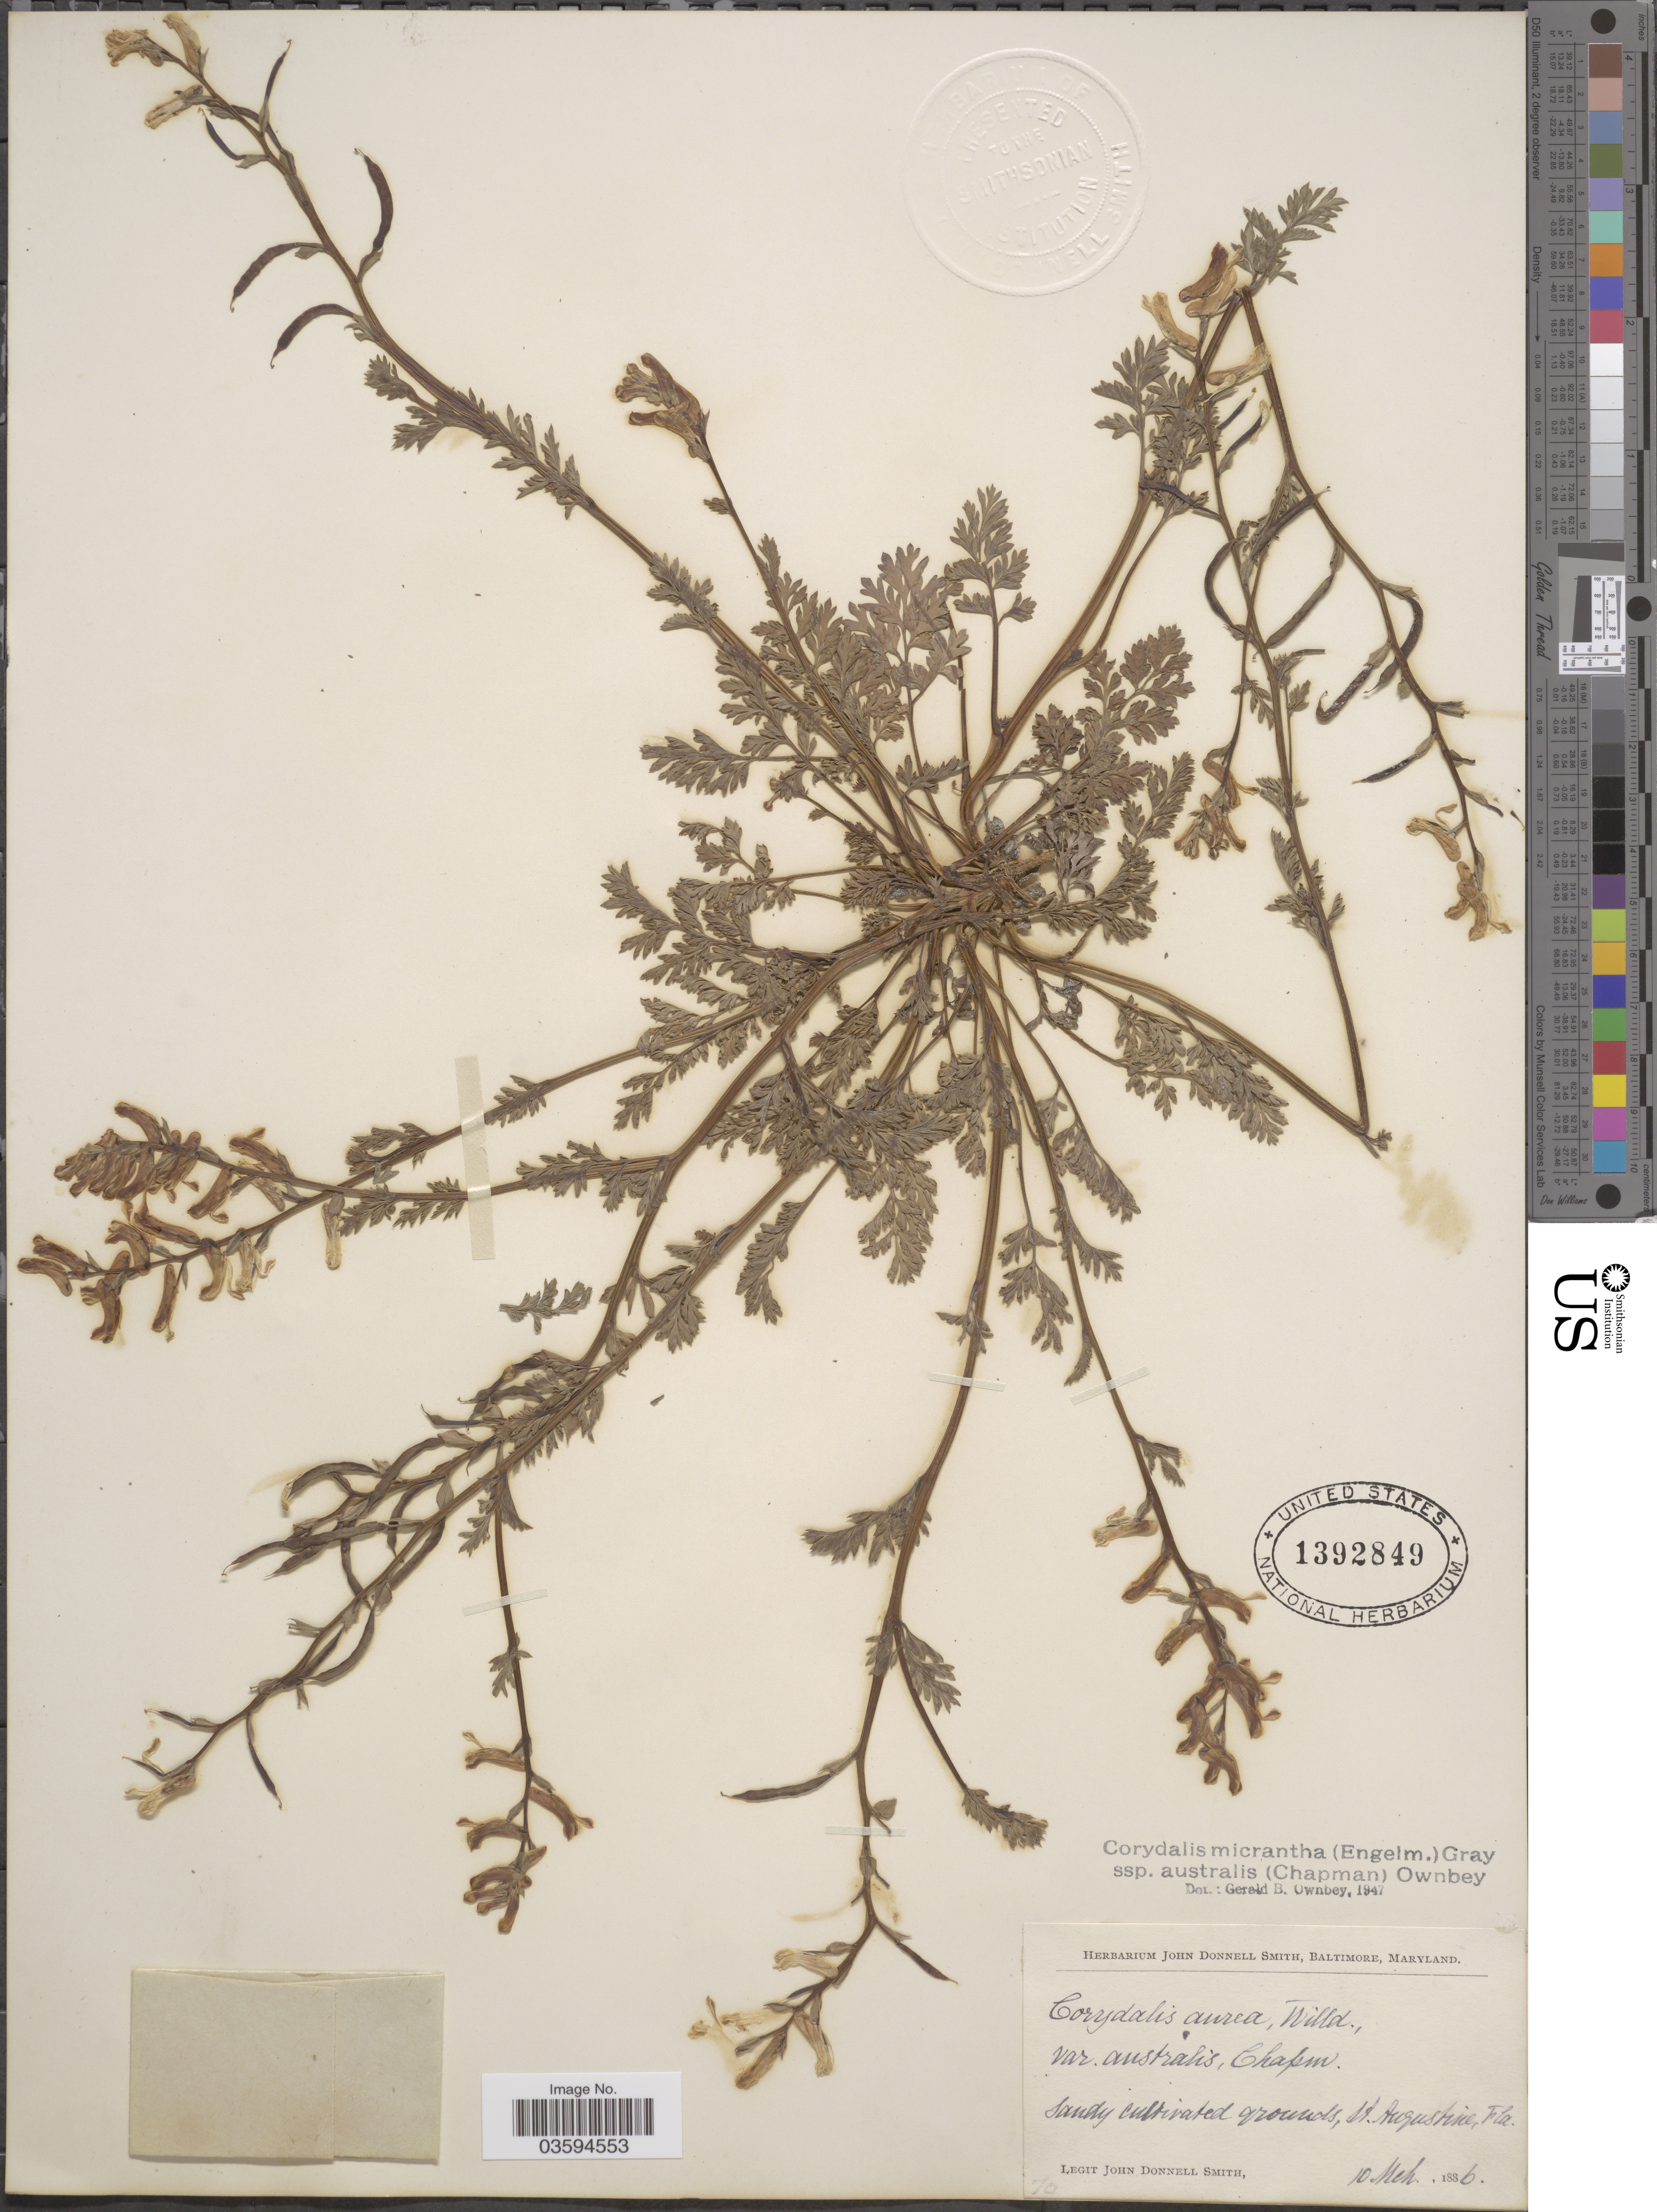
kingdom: Plantae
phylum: Tracheophyta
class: Magnoliopsida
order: Ranunculales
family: Papaveraceae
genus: Corydalis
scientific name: Corydalis micrantha subsp. australis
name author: (Chapm.) G.B. Ownbey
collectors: J. Donnell Smith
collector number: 70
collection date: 1886-03-10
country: United States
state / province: Florida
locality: St. Augustine.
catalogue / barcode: US 1392849